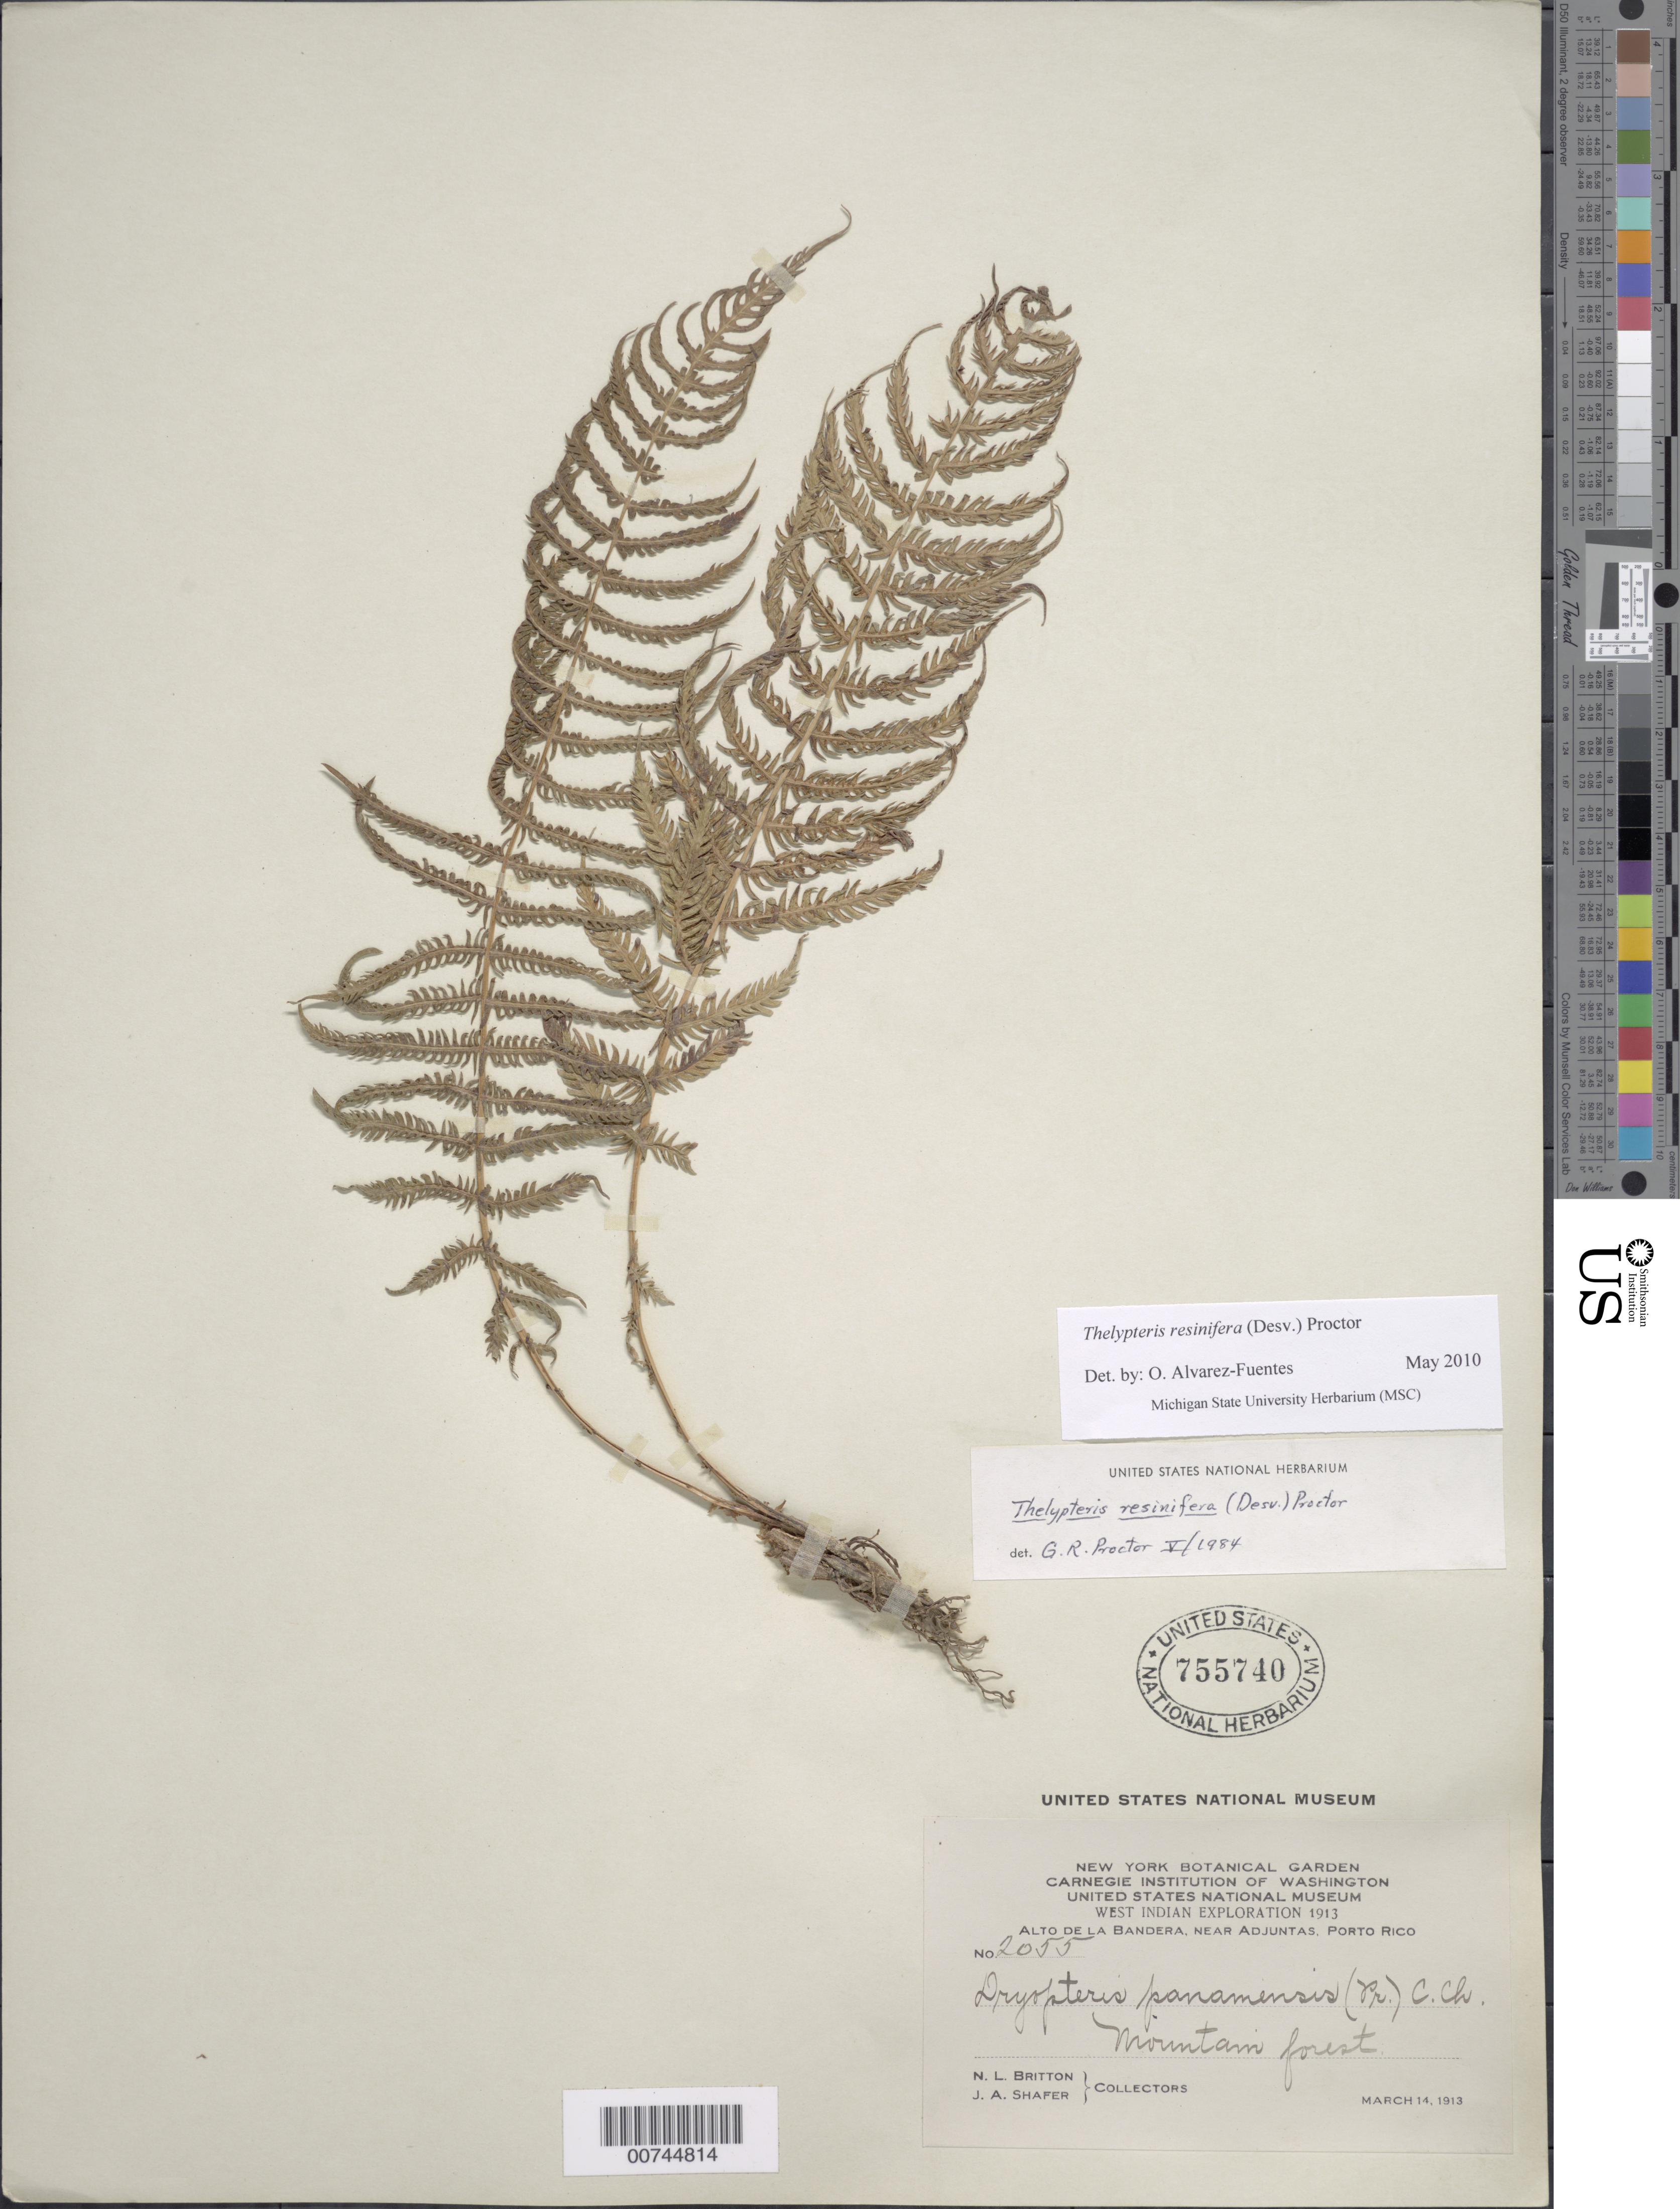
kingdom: Plantae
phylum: Tracheophyta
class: Polypodiopsida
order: Polypodiales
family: Thelypteridaceae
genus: Amauropelta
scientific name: Amauropelta resinifera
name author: (Desv.) Pic. Serm.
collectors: N. Britton & J. A. Shafer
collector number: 2055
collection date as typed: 14 Mar 1913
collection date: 1913-03-14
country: Puerto Rico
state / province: Adjuntas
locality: Alto de La Bandera, near Adjuntas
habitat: Mountain forest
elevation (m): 700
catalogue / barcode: US 755740